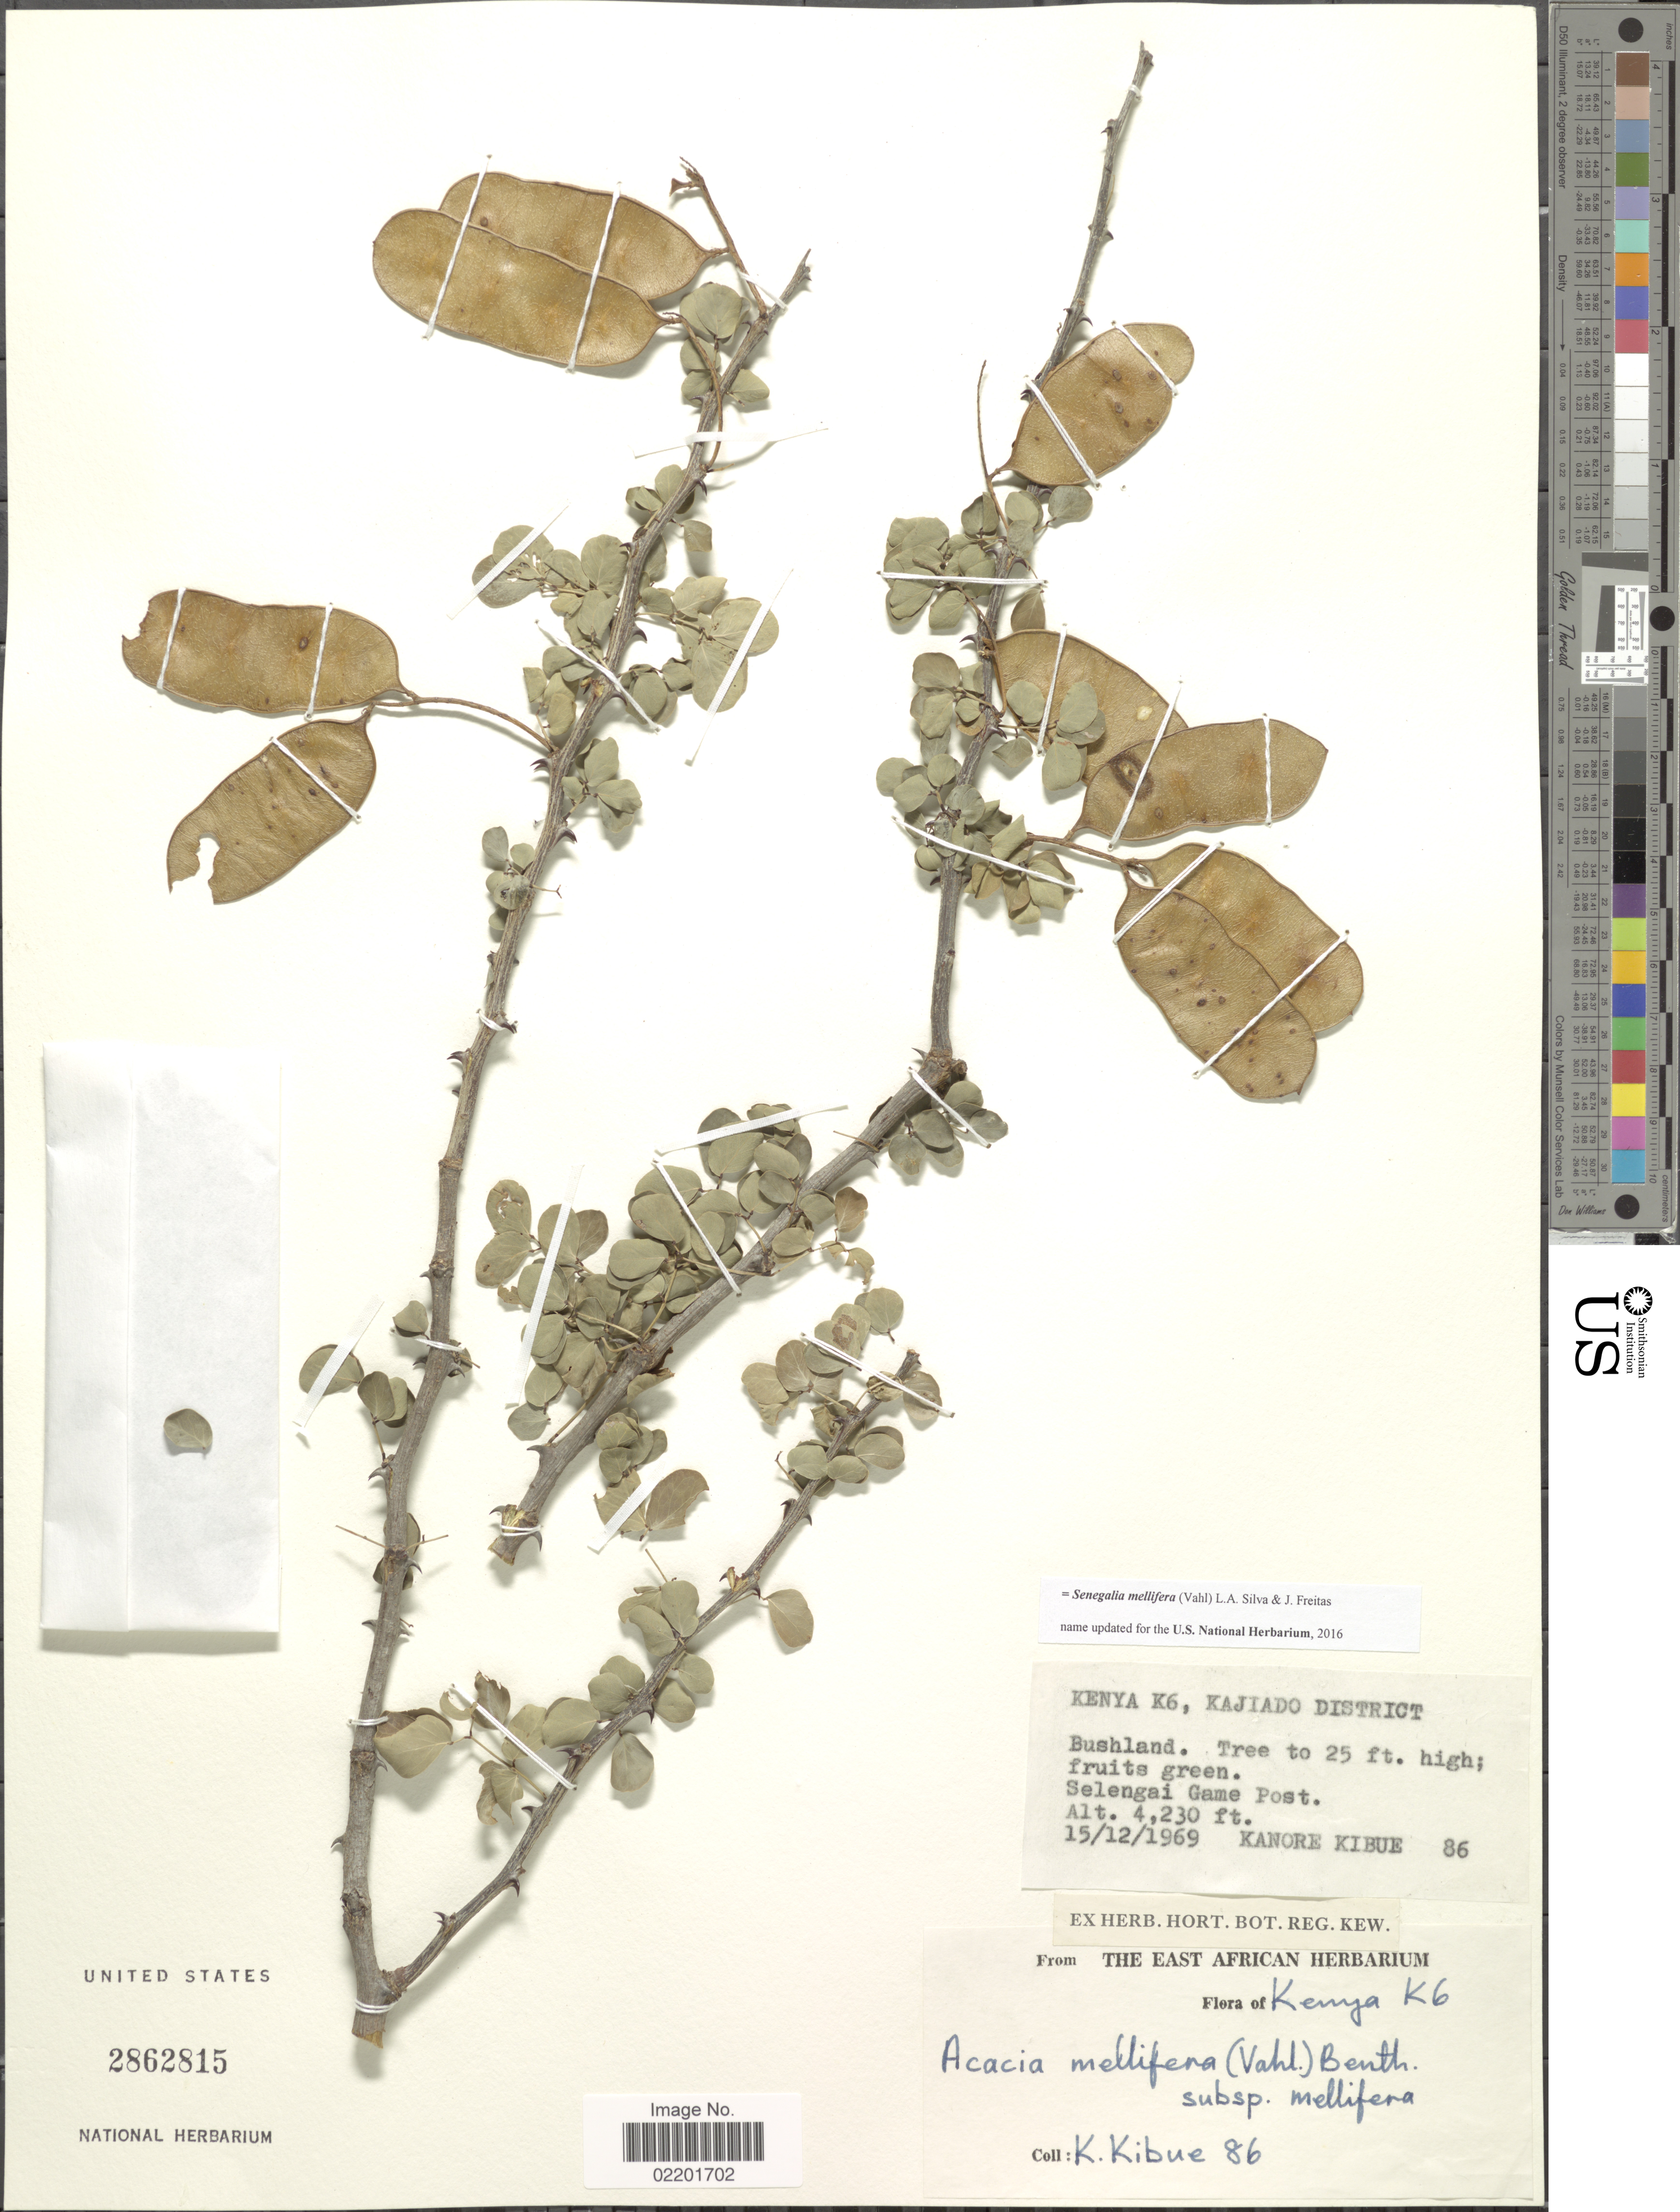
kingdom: Plantae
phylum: Tracheophyta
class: Magnoliopsida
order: Fabales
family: Fabaceae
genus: Senegalia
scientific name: Senegalia mellifera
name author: (Vahl) Seigler & Ebinger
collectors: K. Kibue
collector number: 86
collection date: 1969-12-15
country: Kenya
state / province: Kajiado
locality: Kenya K6, Selengai Game Post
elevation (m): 1289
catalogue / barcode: US 2862815